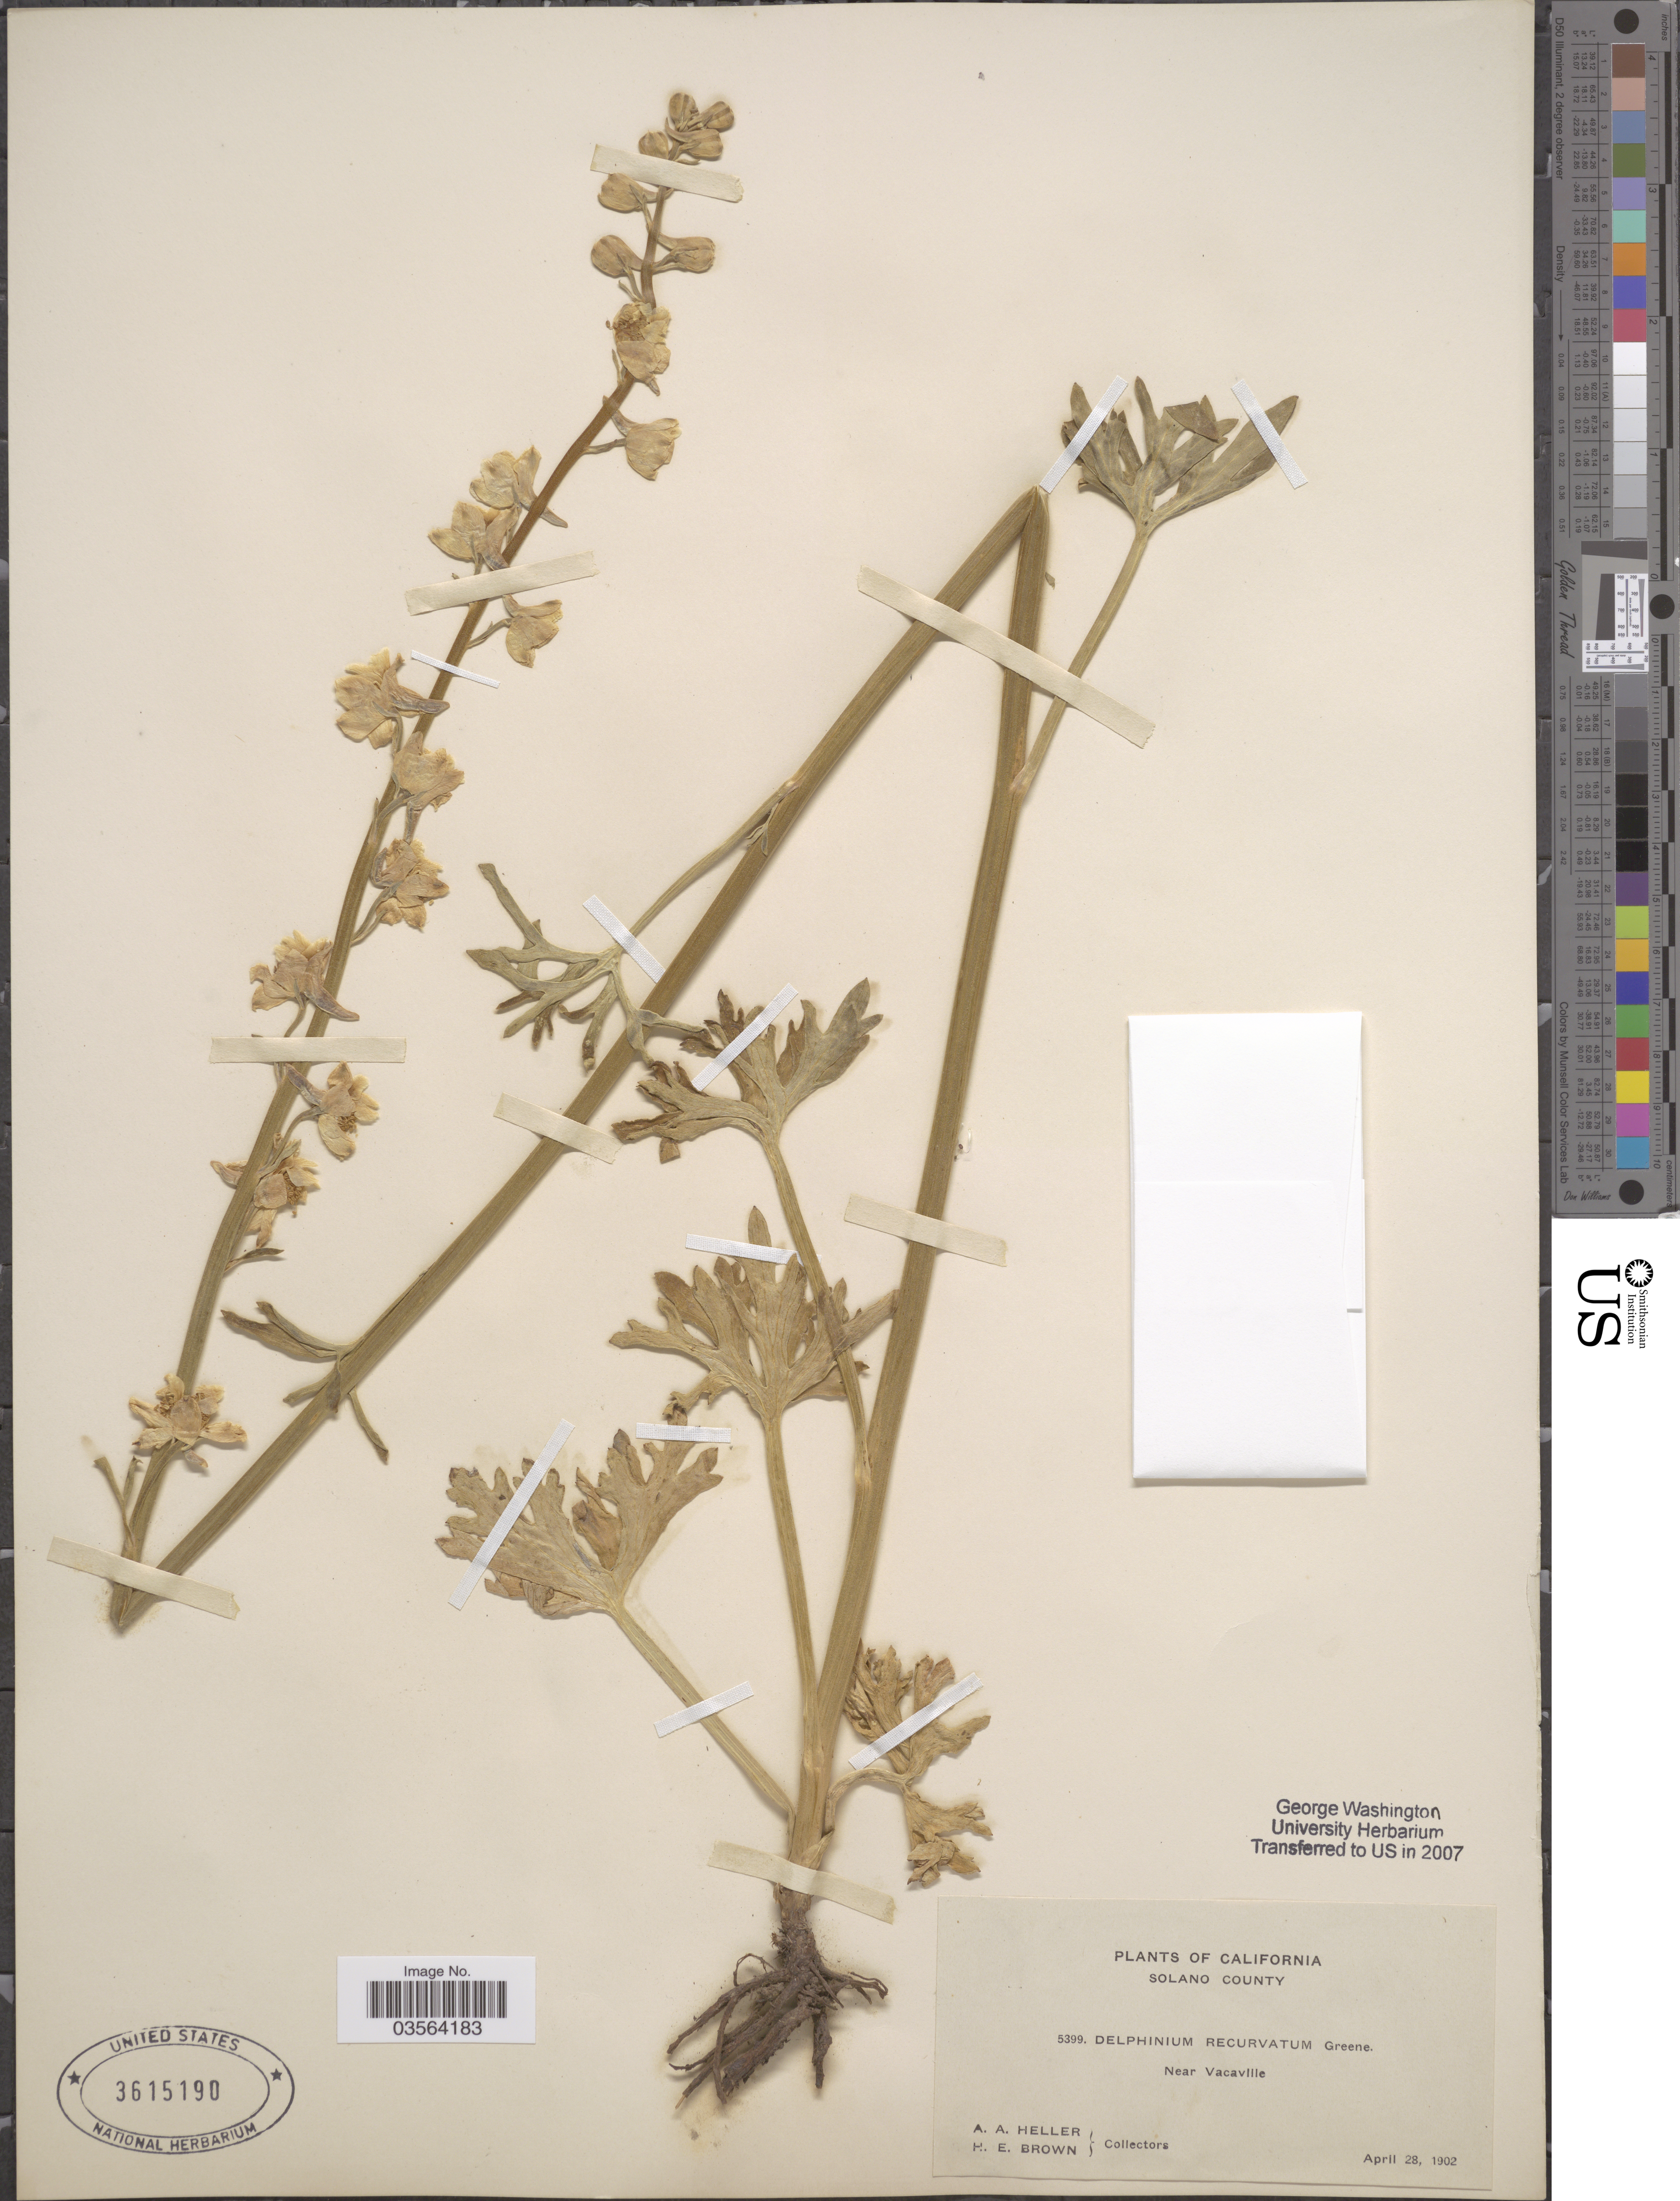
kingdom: Plantae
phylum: Tracheophyta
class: Magnoliopsida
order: Ranunculales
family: Ranunculaceae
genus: Delphinium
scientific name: Delphinium recurvatum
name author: Greene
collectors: A. A. Heller & H. E. Brown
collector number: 5399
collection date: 1902-04-28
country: United States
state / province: California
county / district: Solano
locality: Solano County. Near Vacaville.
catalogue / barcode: US 3615190